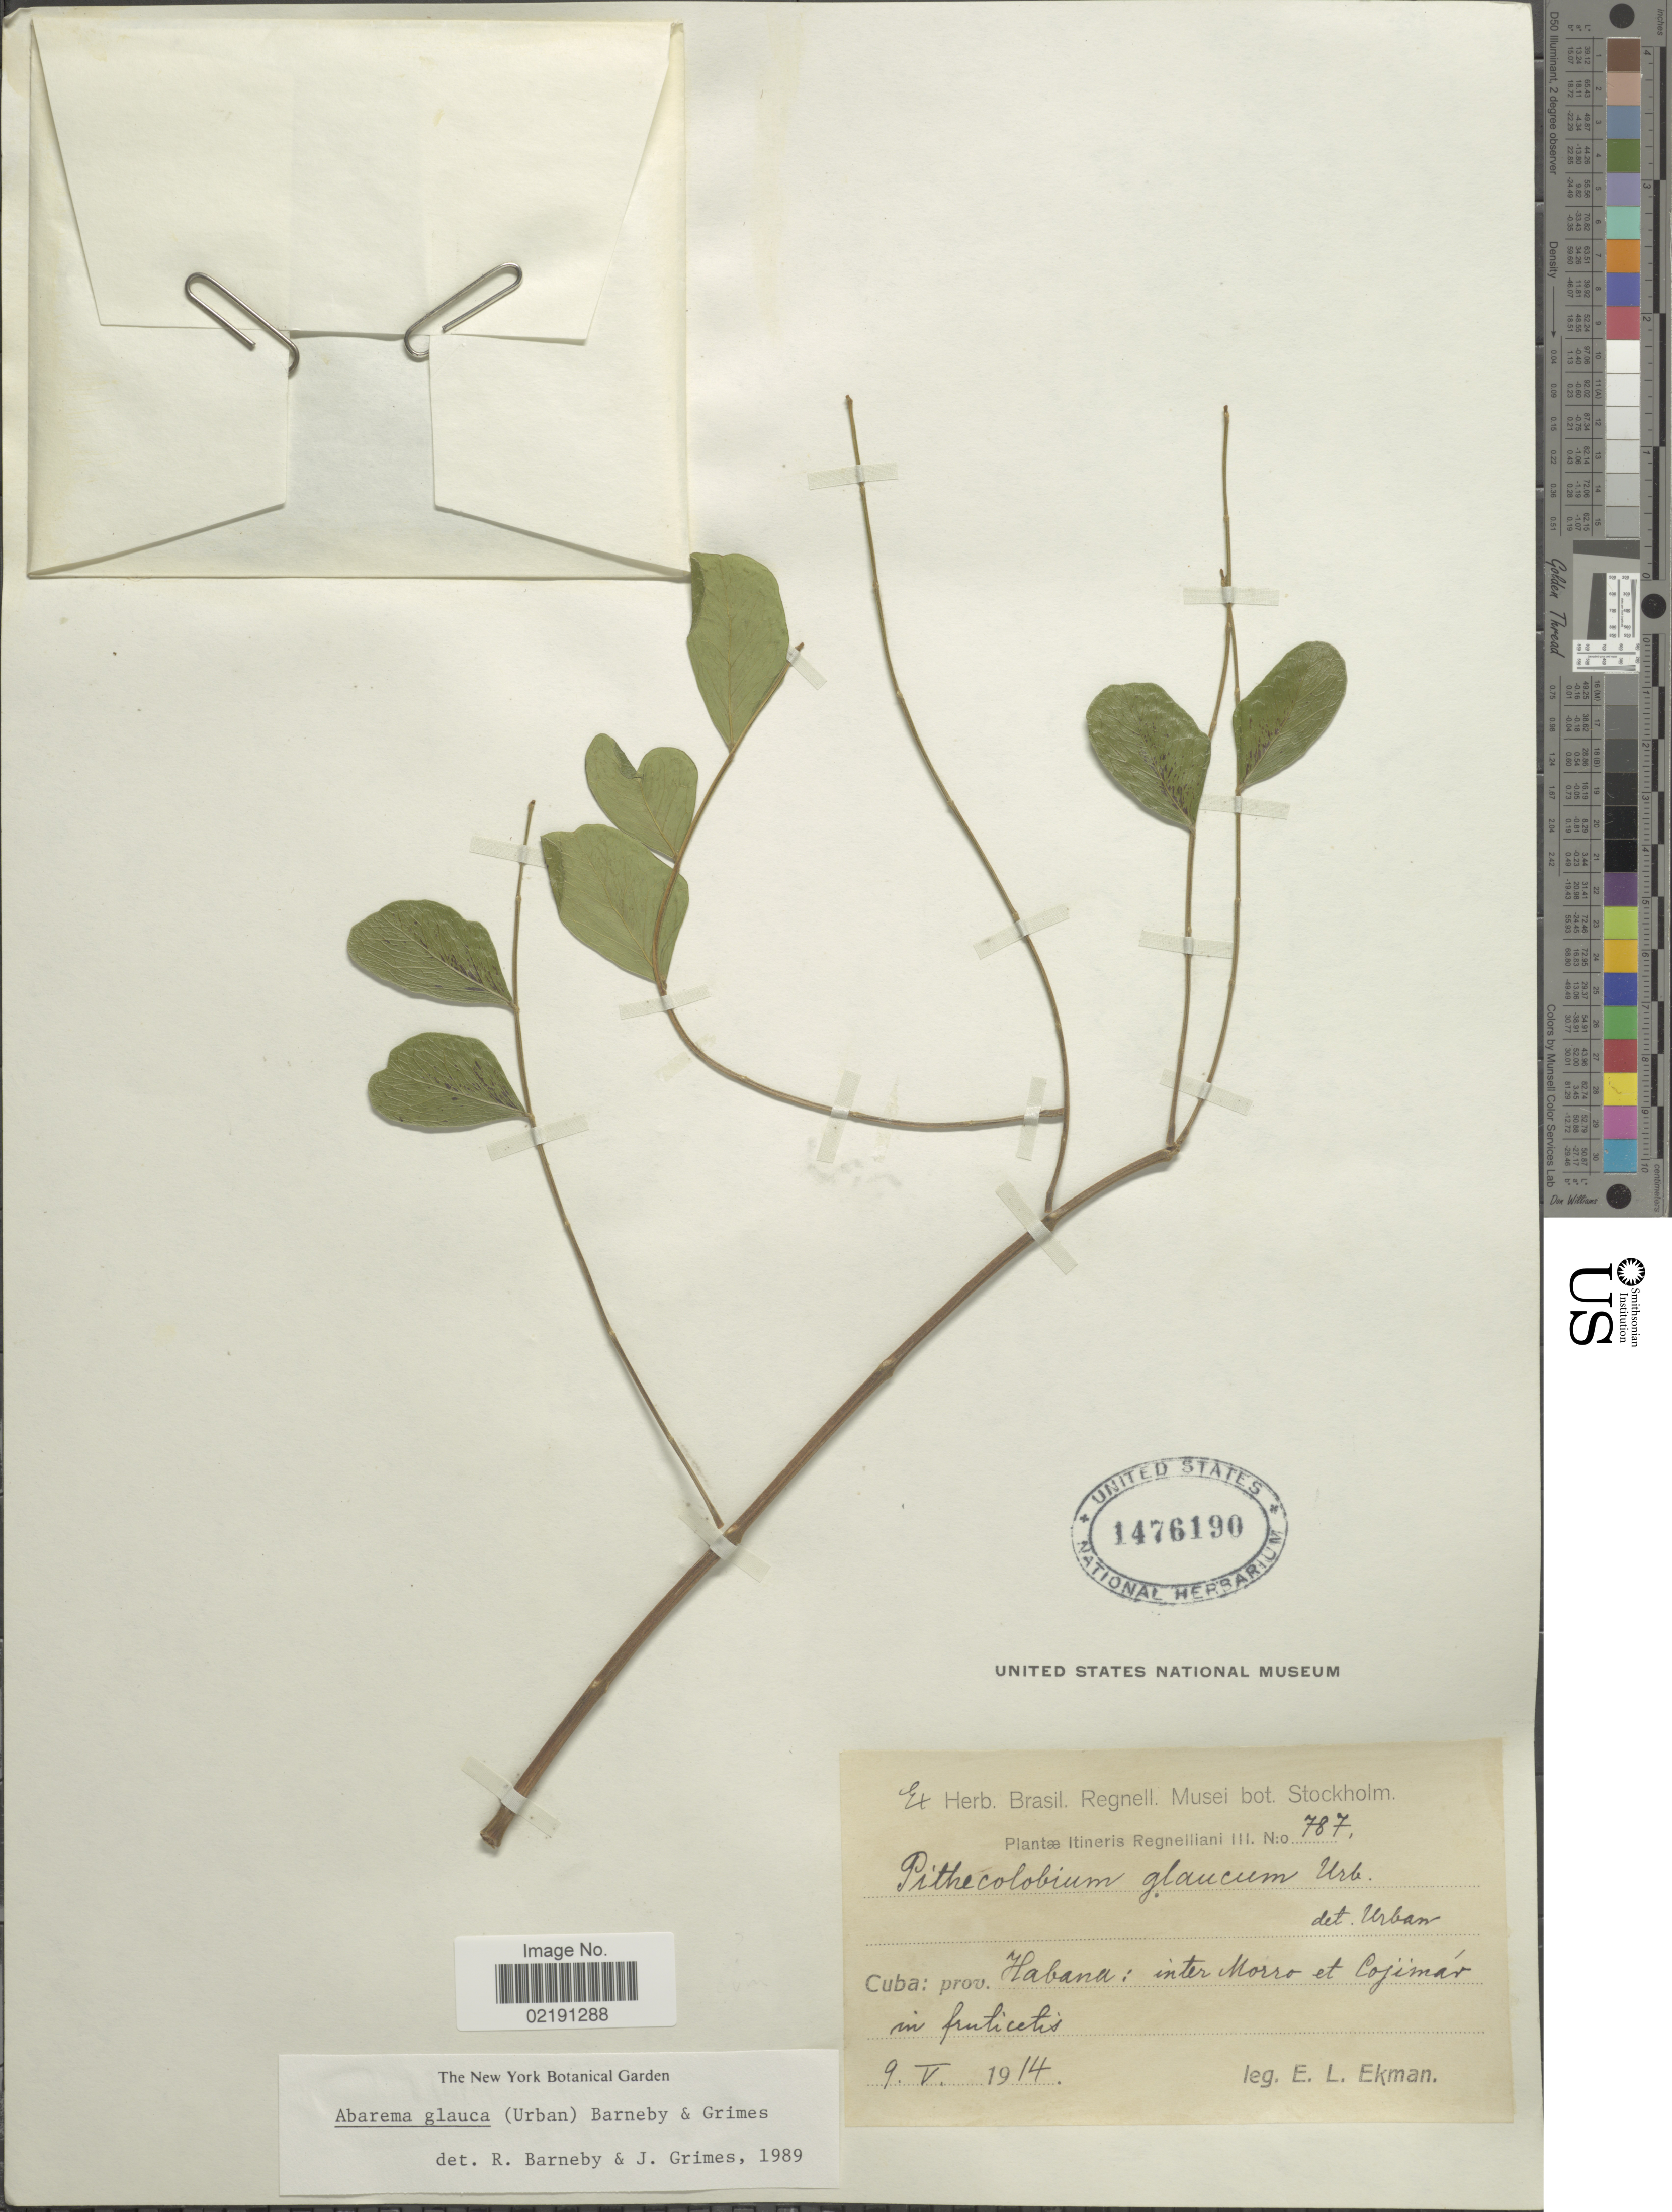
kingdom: Plantae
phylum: Tracheophyta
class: Magnoliopsida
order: Fabales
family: Fabaceae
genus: Pithecellobium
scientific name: Pithecellobium glaucum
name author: Urb.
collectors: E. L. Ekman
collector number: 787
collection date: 1914-05-09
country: Cuba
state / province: La Habana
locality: Cuba: prov. Habana: inter Morro et Cojimár in fruticetis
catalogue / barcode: US 1476190